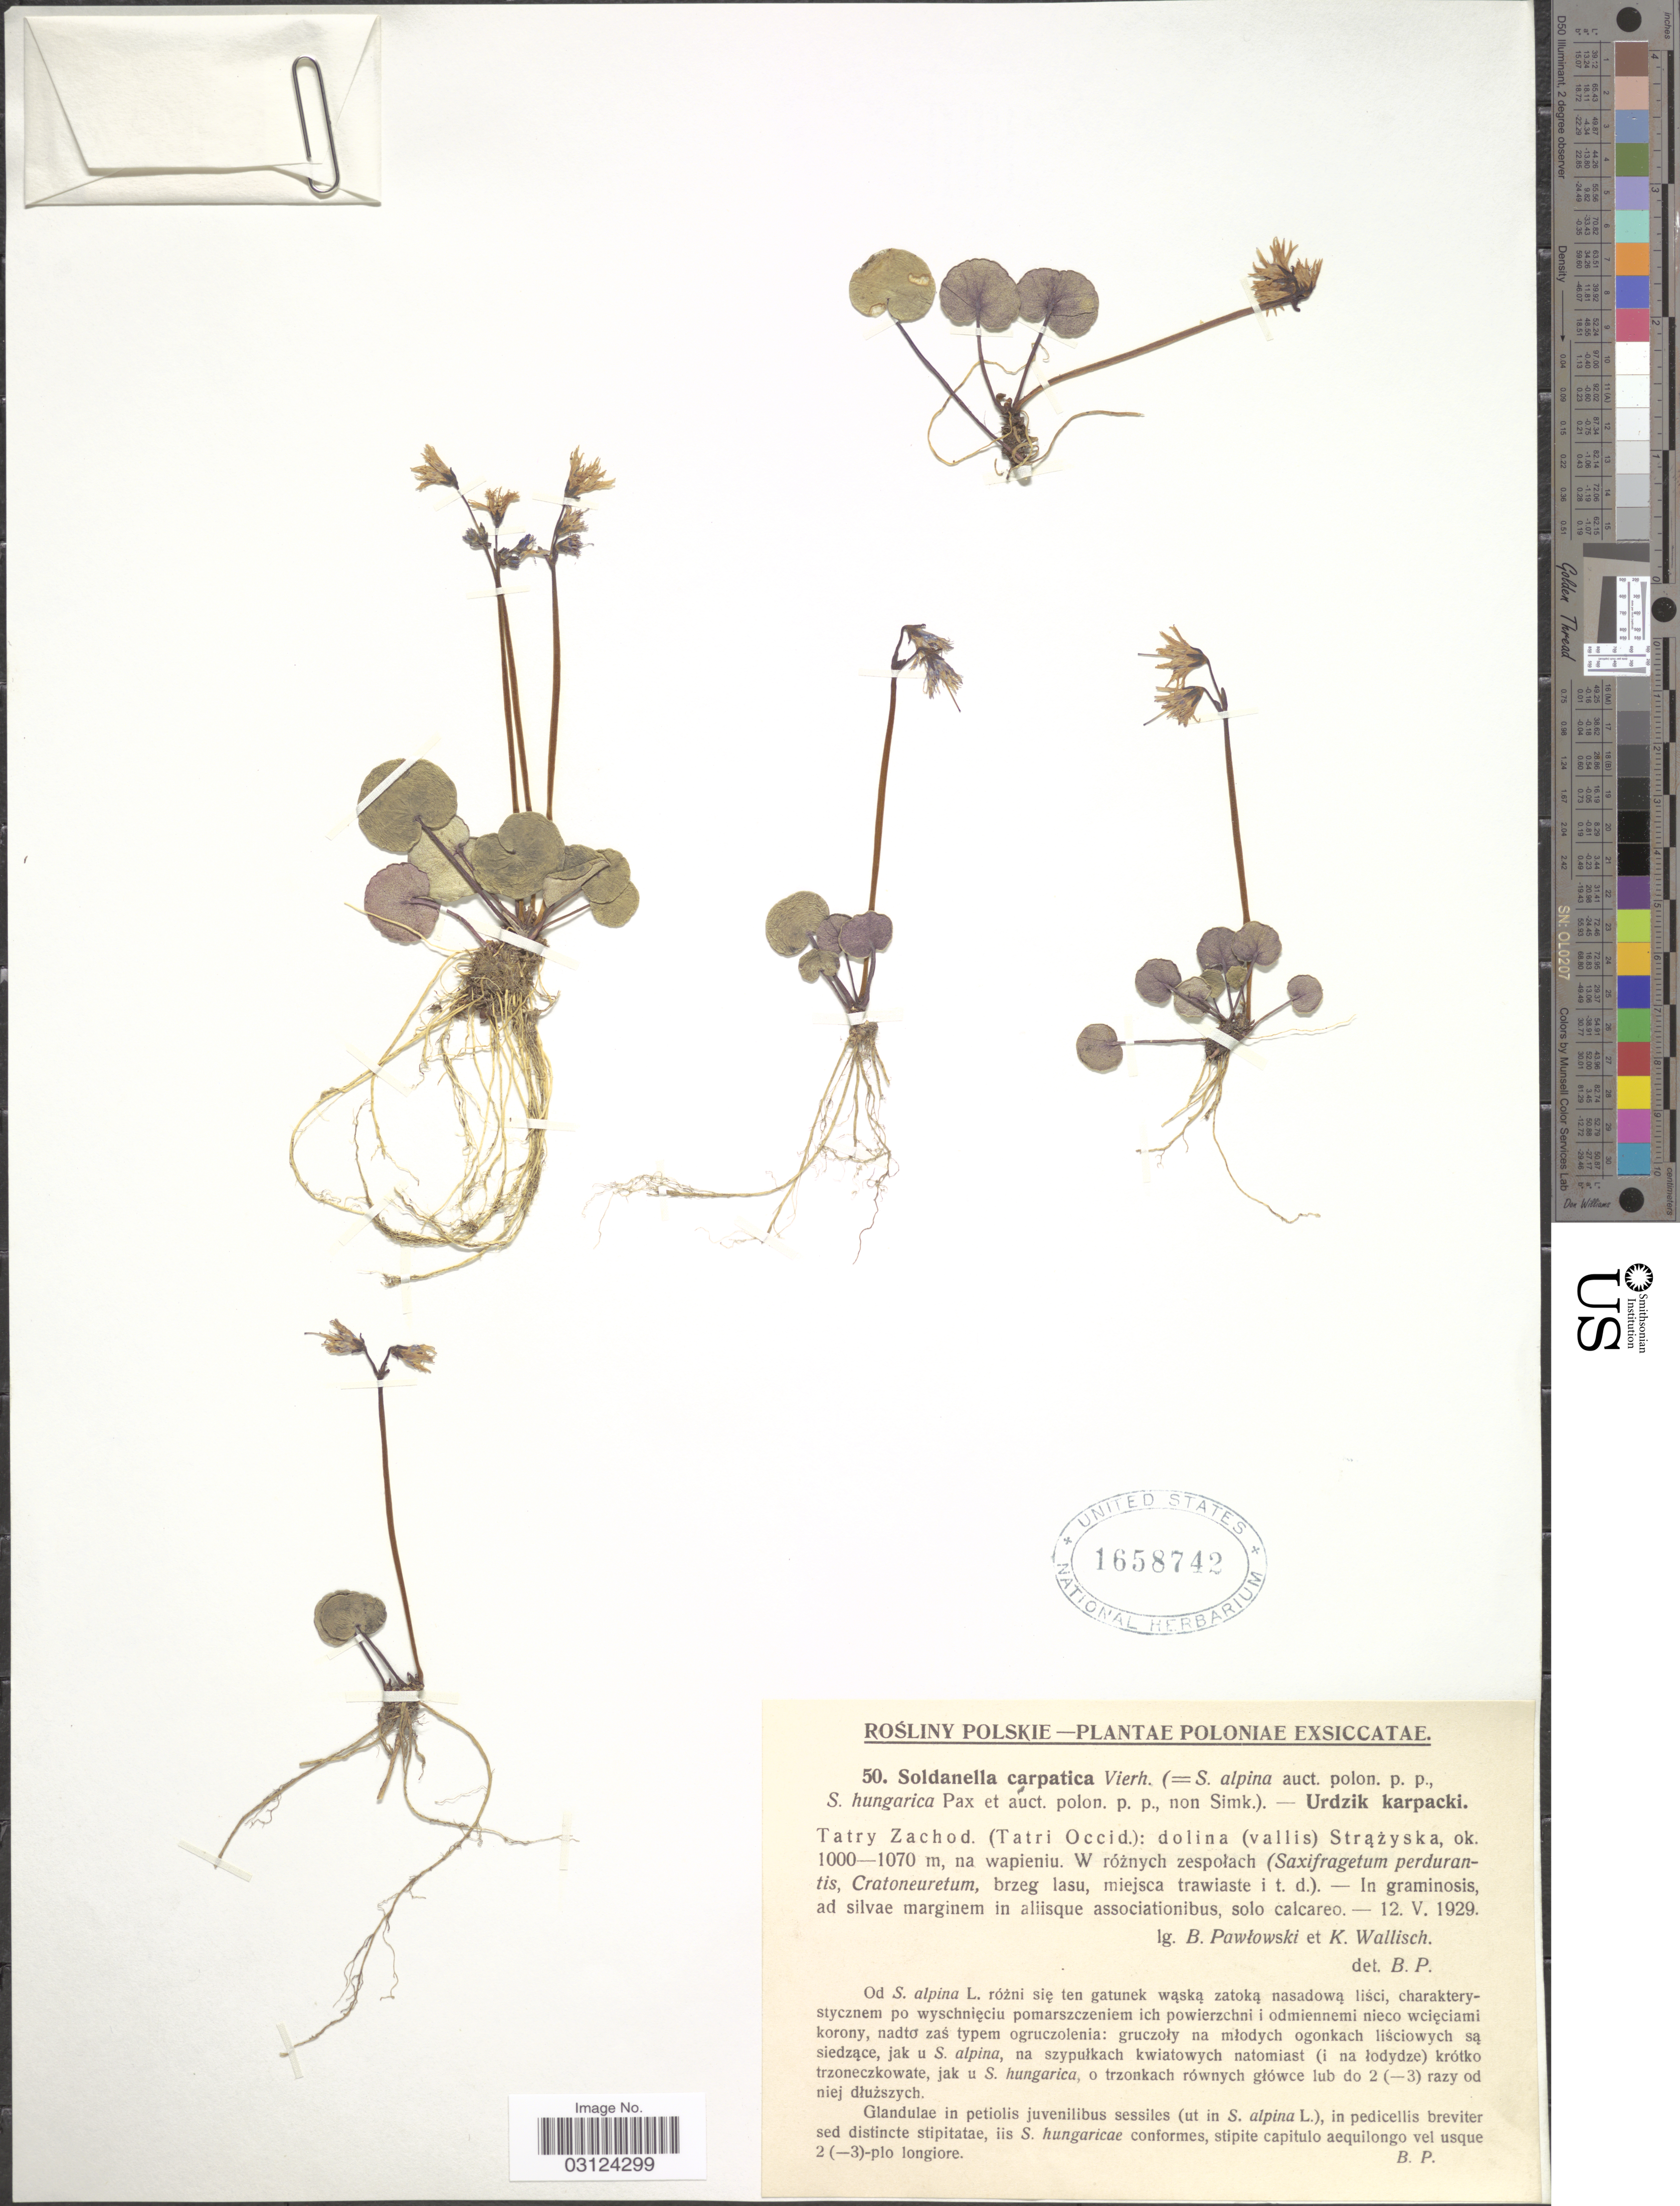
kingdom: Plantae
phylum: Tracheophyta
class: Magnoliopsida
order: Ericales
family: Primulaceae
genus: Soldanella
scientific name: Soldanella carpatica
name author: Vierh.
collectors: B. Pawlowski & k. wallisch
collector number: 50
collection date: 1929-05-12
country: Poland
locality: Tatry Zachod. (Tatri Occid.): dolina (vallis) Strazyska, ok.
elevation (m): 1000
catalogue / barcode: US 1658742